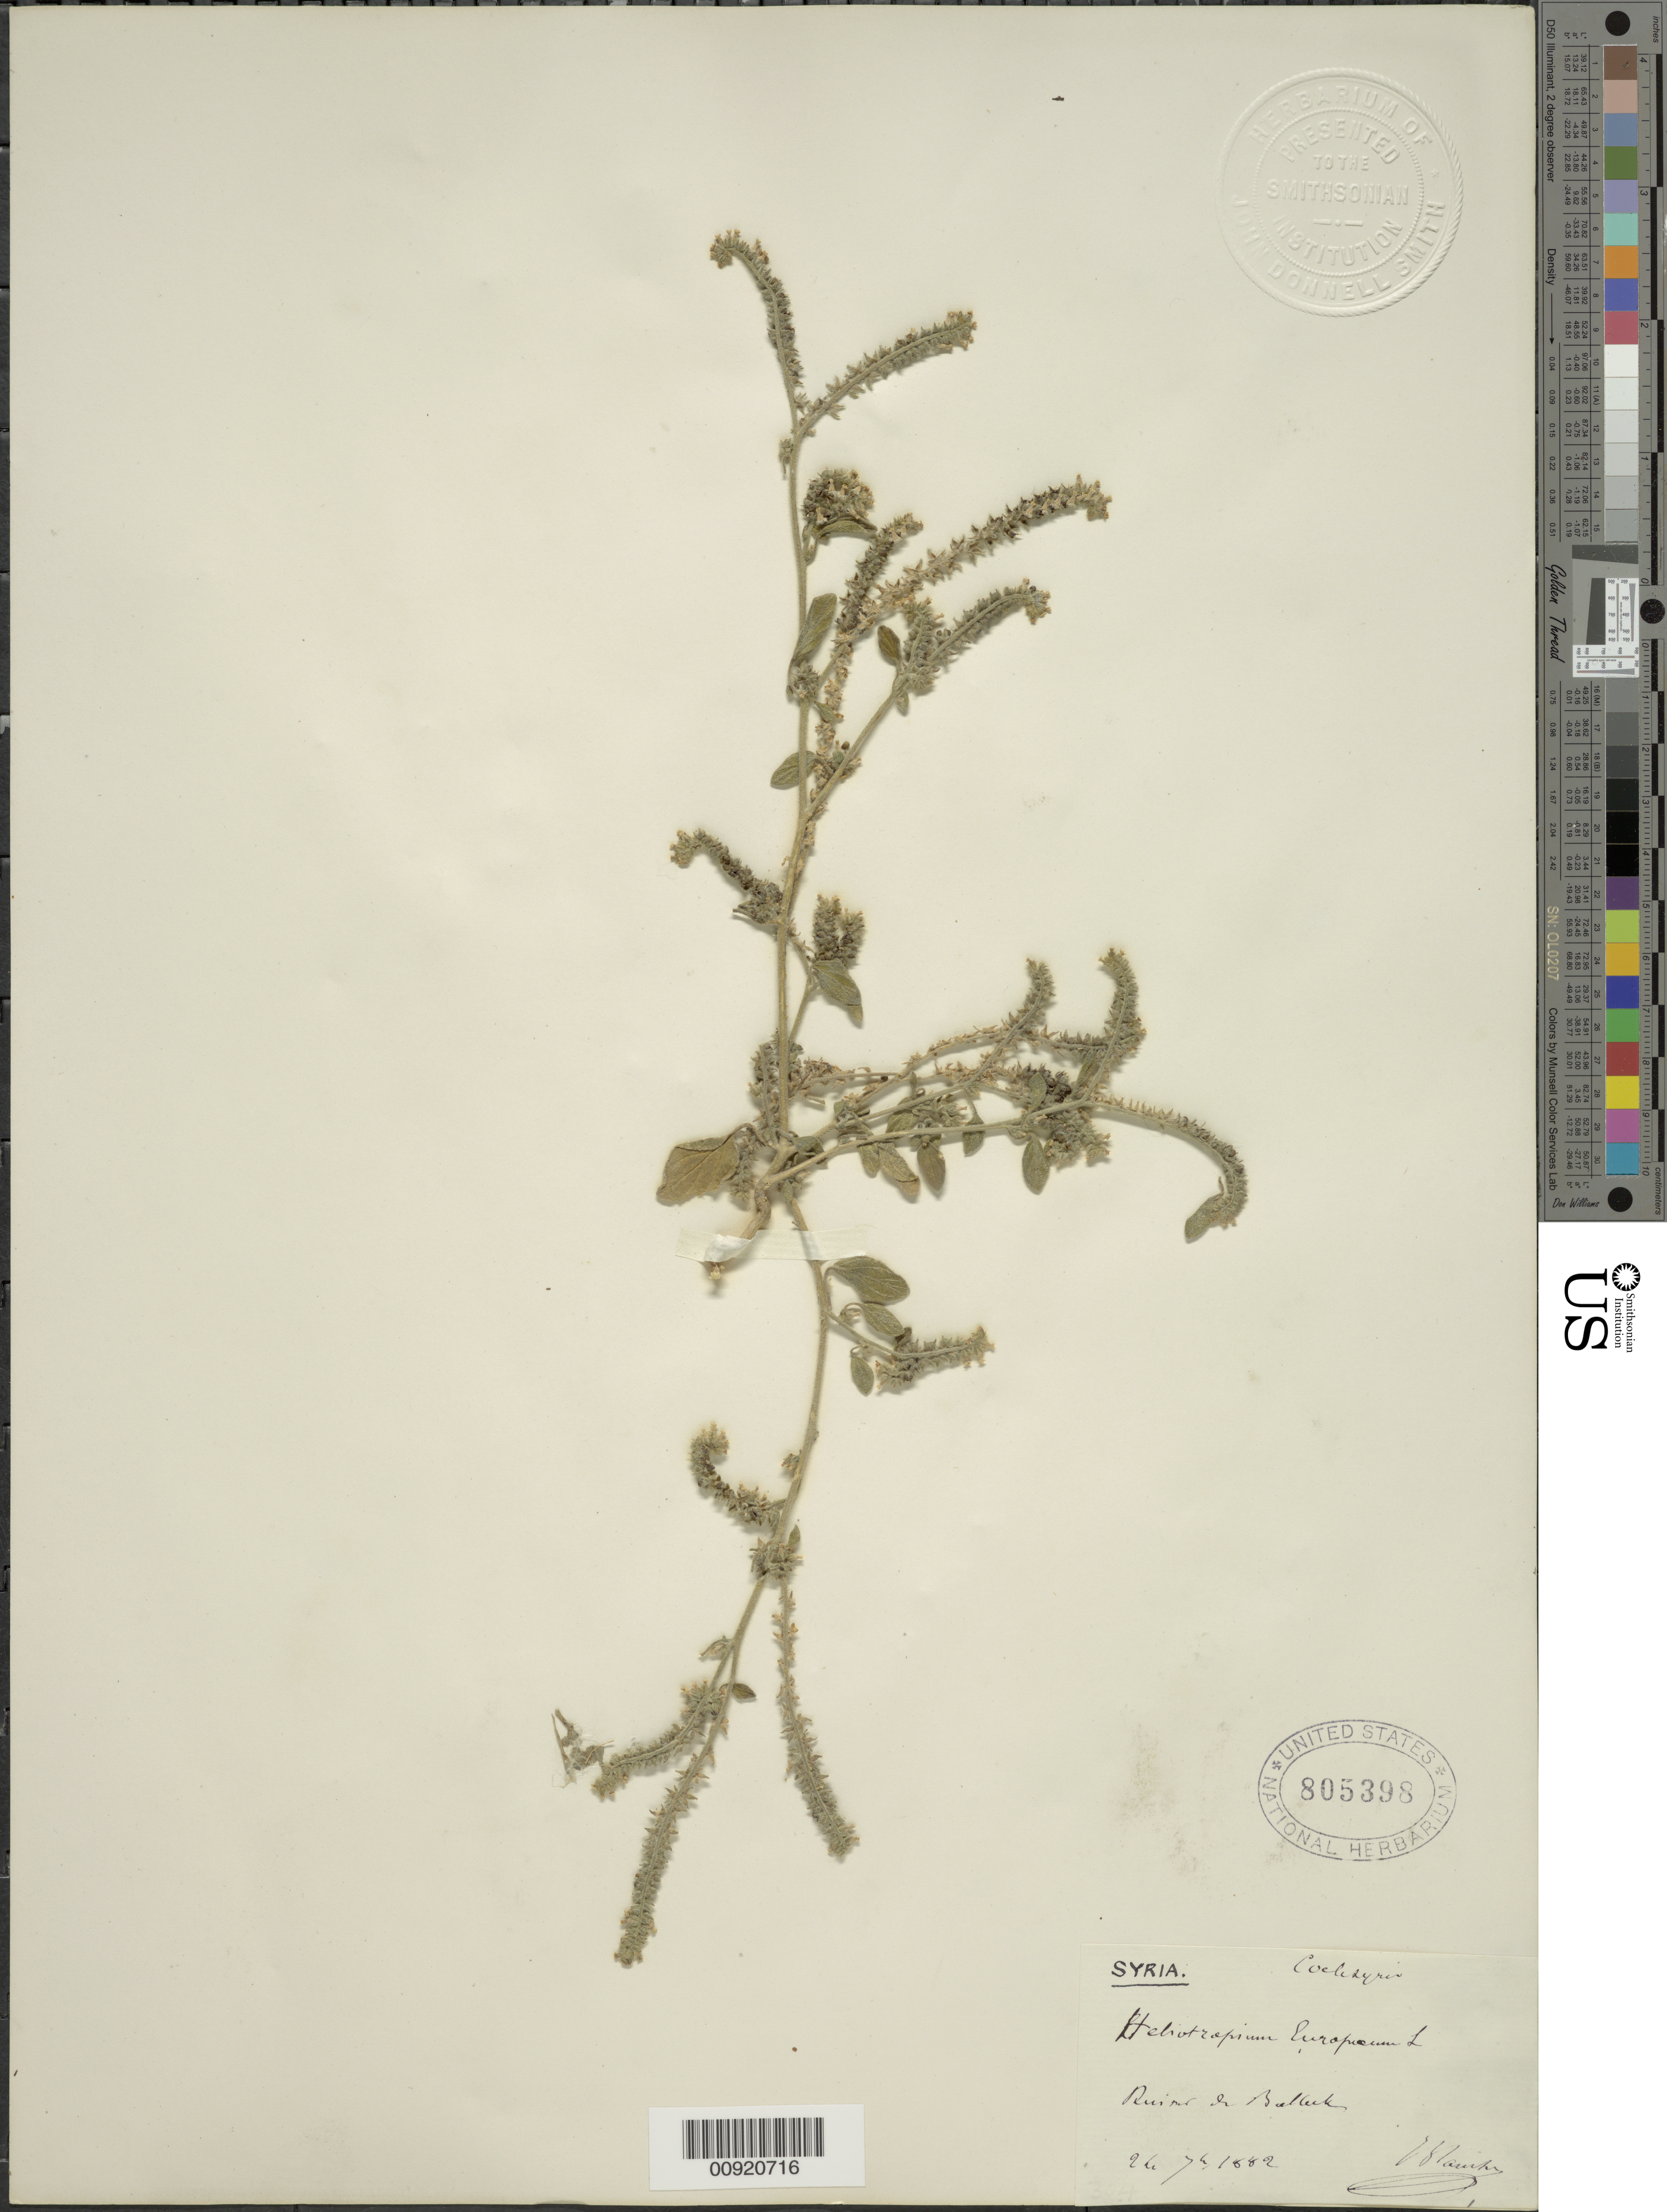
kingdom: Plantae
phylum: Tracheophyta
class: Magnoliopsida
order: Boraginales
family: Heliotropiaceae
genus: Heliotropium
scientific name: Heliotropium europaeum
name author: L.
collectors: I. Blanche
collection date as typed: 26 Jul 1882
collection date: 1882-07-26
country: Syria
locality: Ruinr [ ] Bulleck.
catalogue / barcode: US 805398